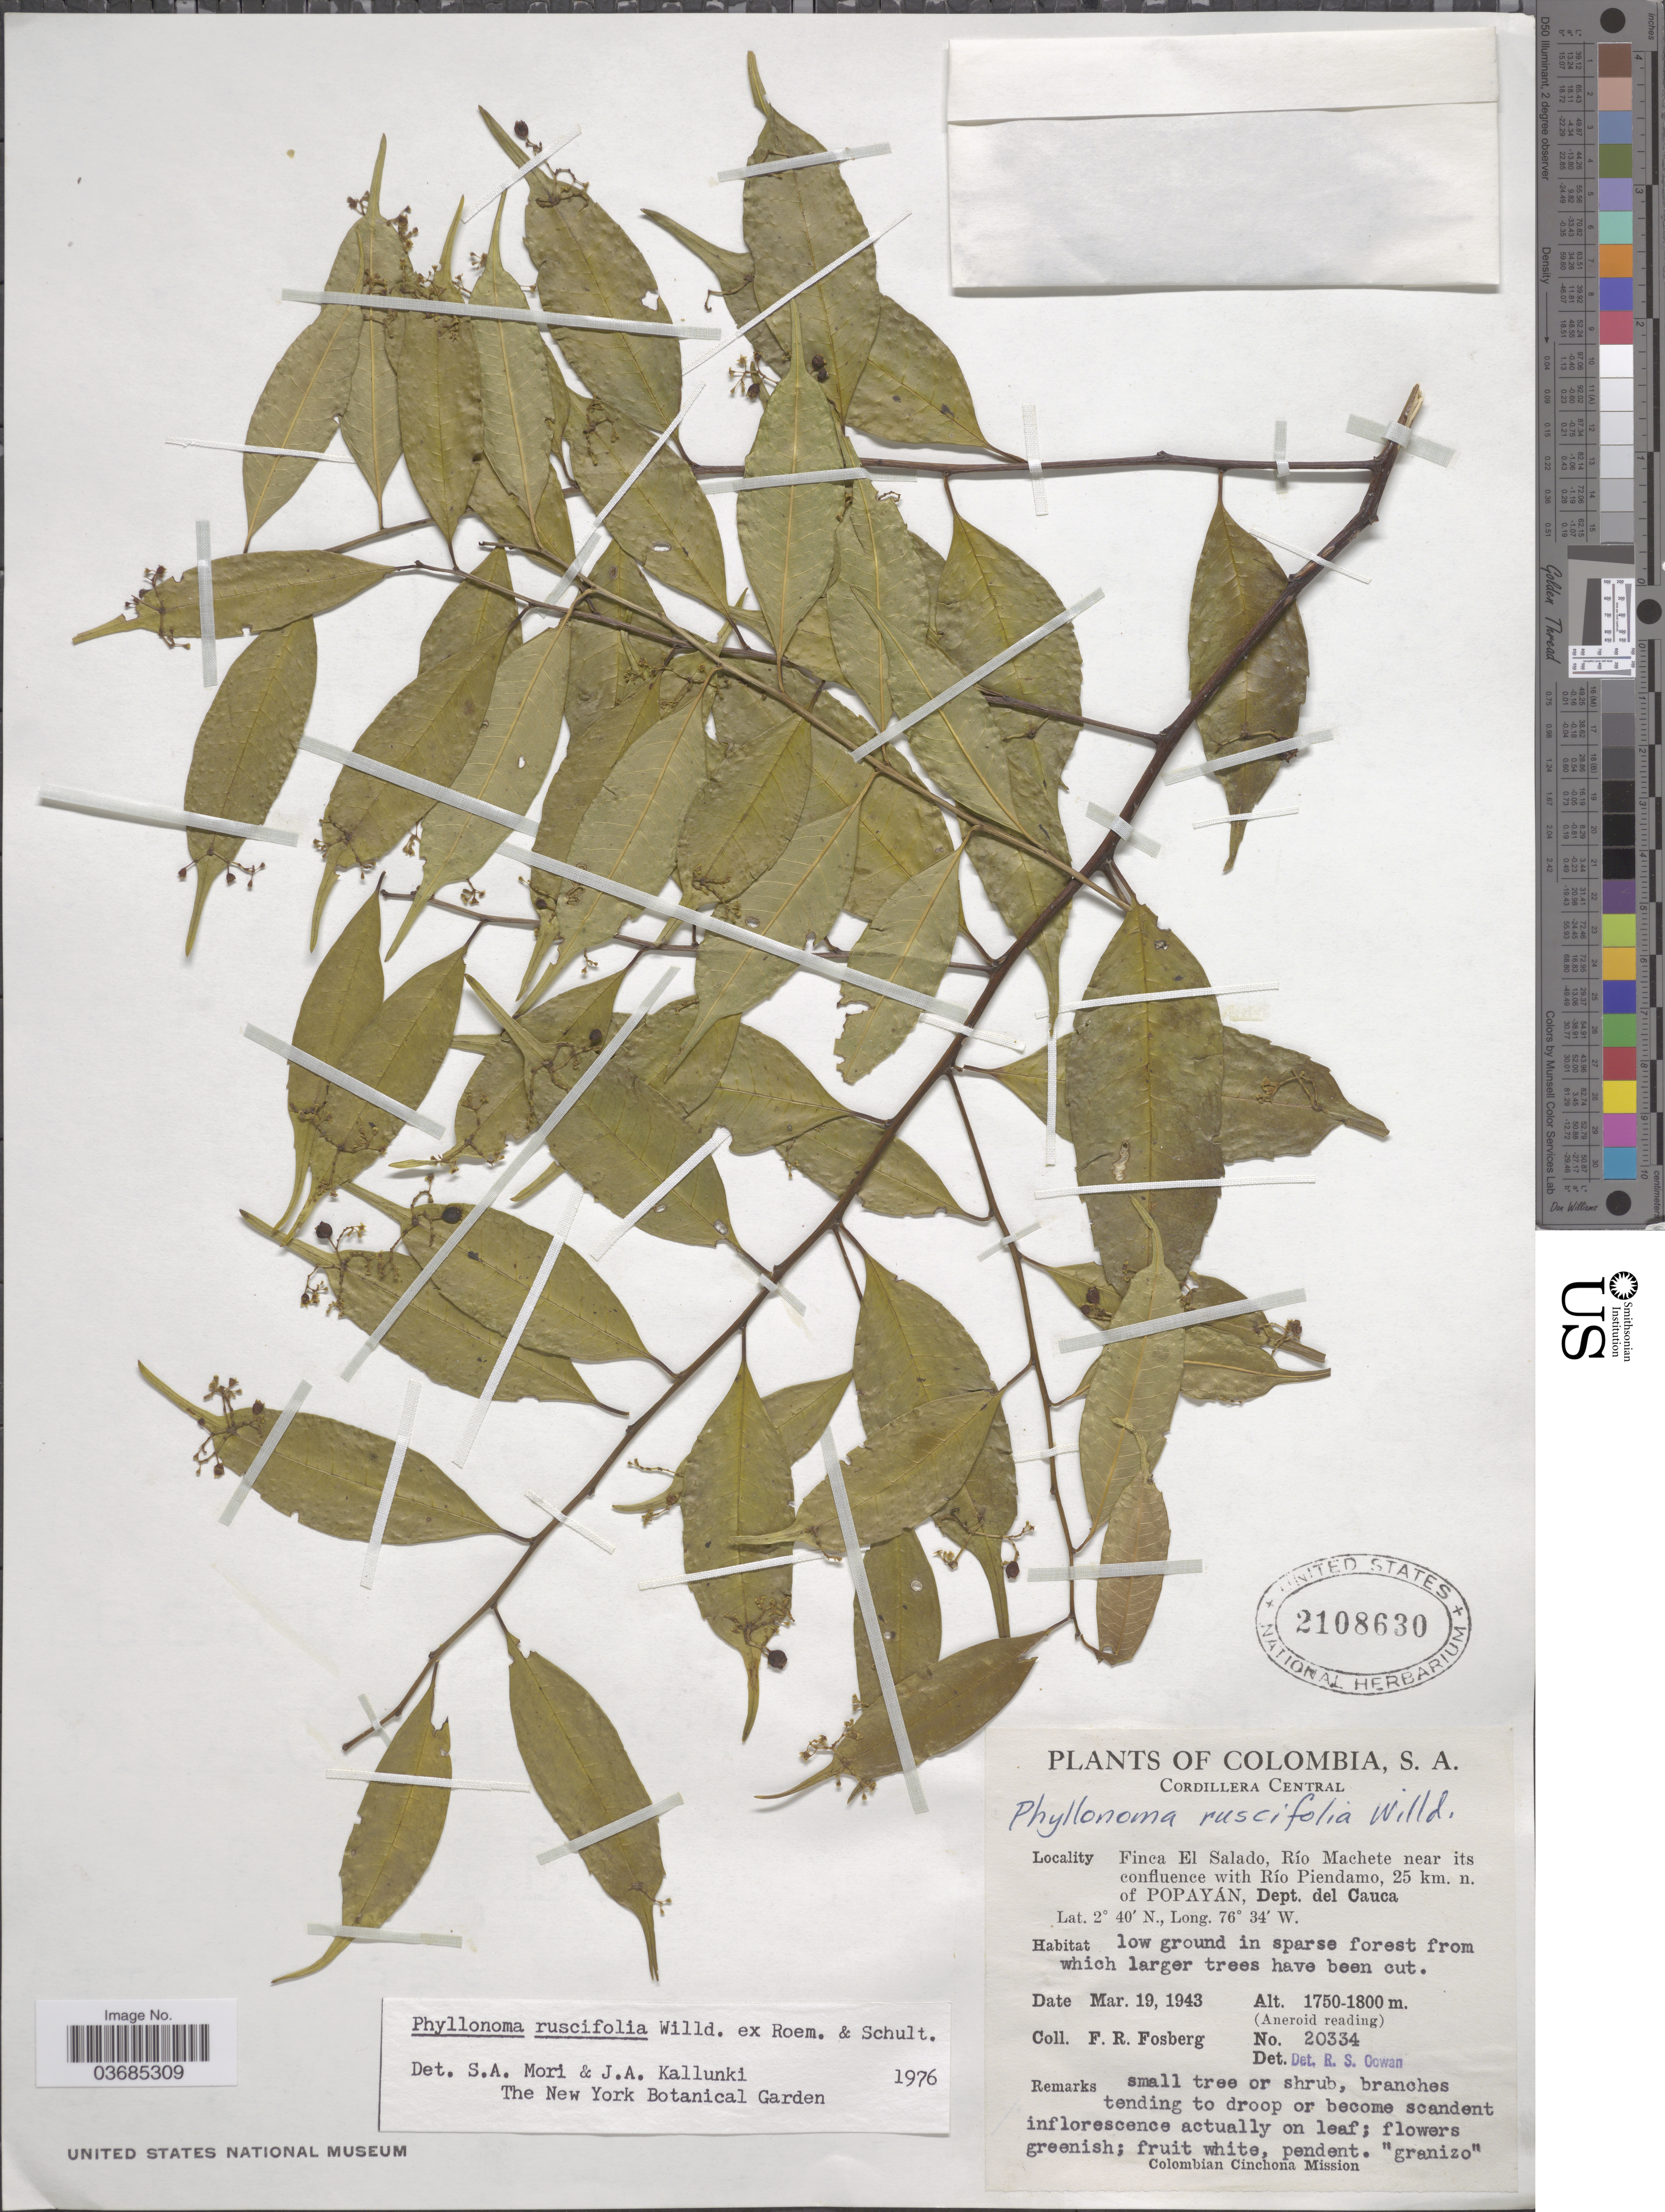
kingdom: Plantae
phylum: Tracheophyta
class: Magnoliopsida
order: Aquifoliales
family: Phyllonomaceae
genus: Phyllonoma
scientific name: Phyllonoma ruscifolia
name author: Willd. ex Schult.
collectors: F. R. Fosberg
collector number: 20334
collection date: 1943-03-19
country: Colombia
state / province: Cauca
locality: Cordillera Central. Finca El Salado, Río Machete near its confluence with Río Piendamo, 25 km. n. of Popayán, Dept. el Cauca. Low ground in sparse forest from which larger trees have been cut. Colombian Cinchona Mission.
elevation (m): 1750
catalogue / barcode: US 2108630